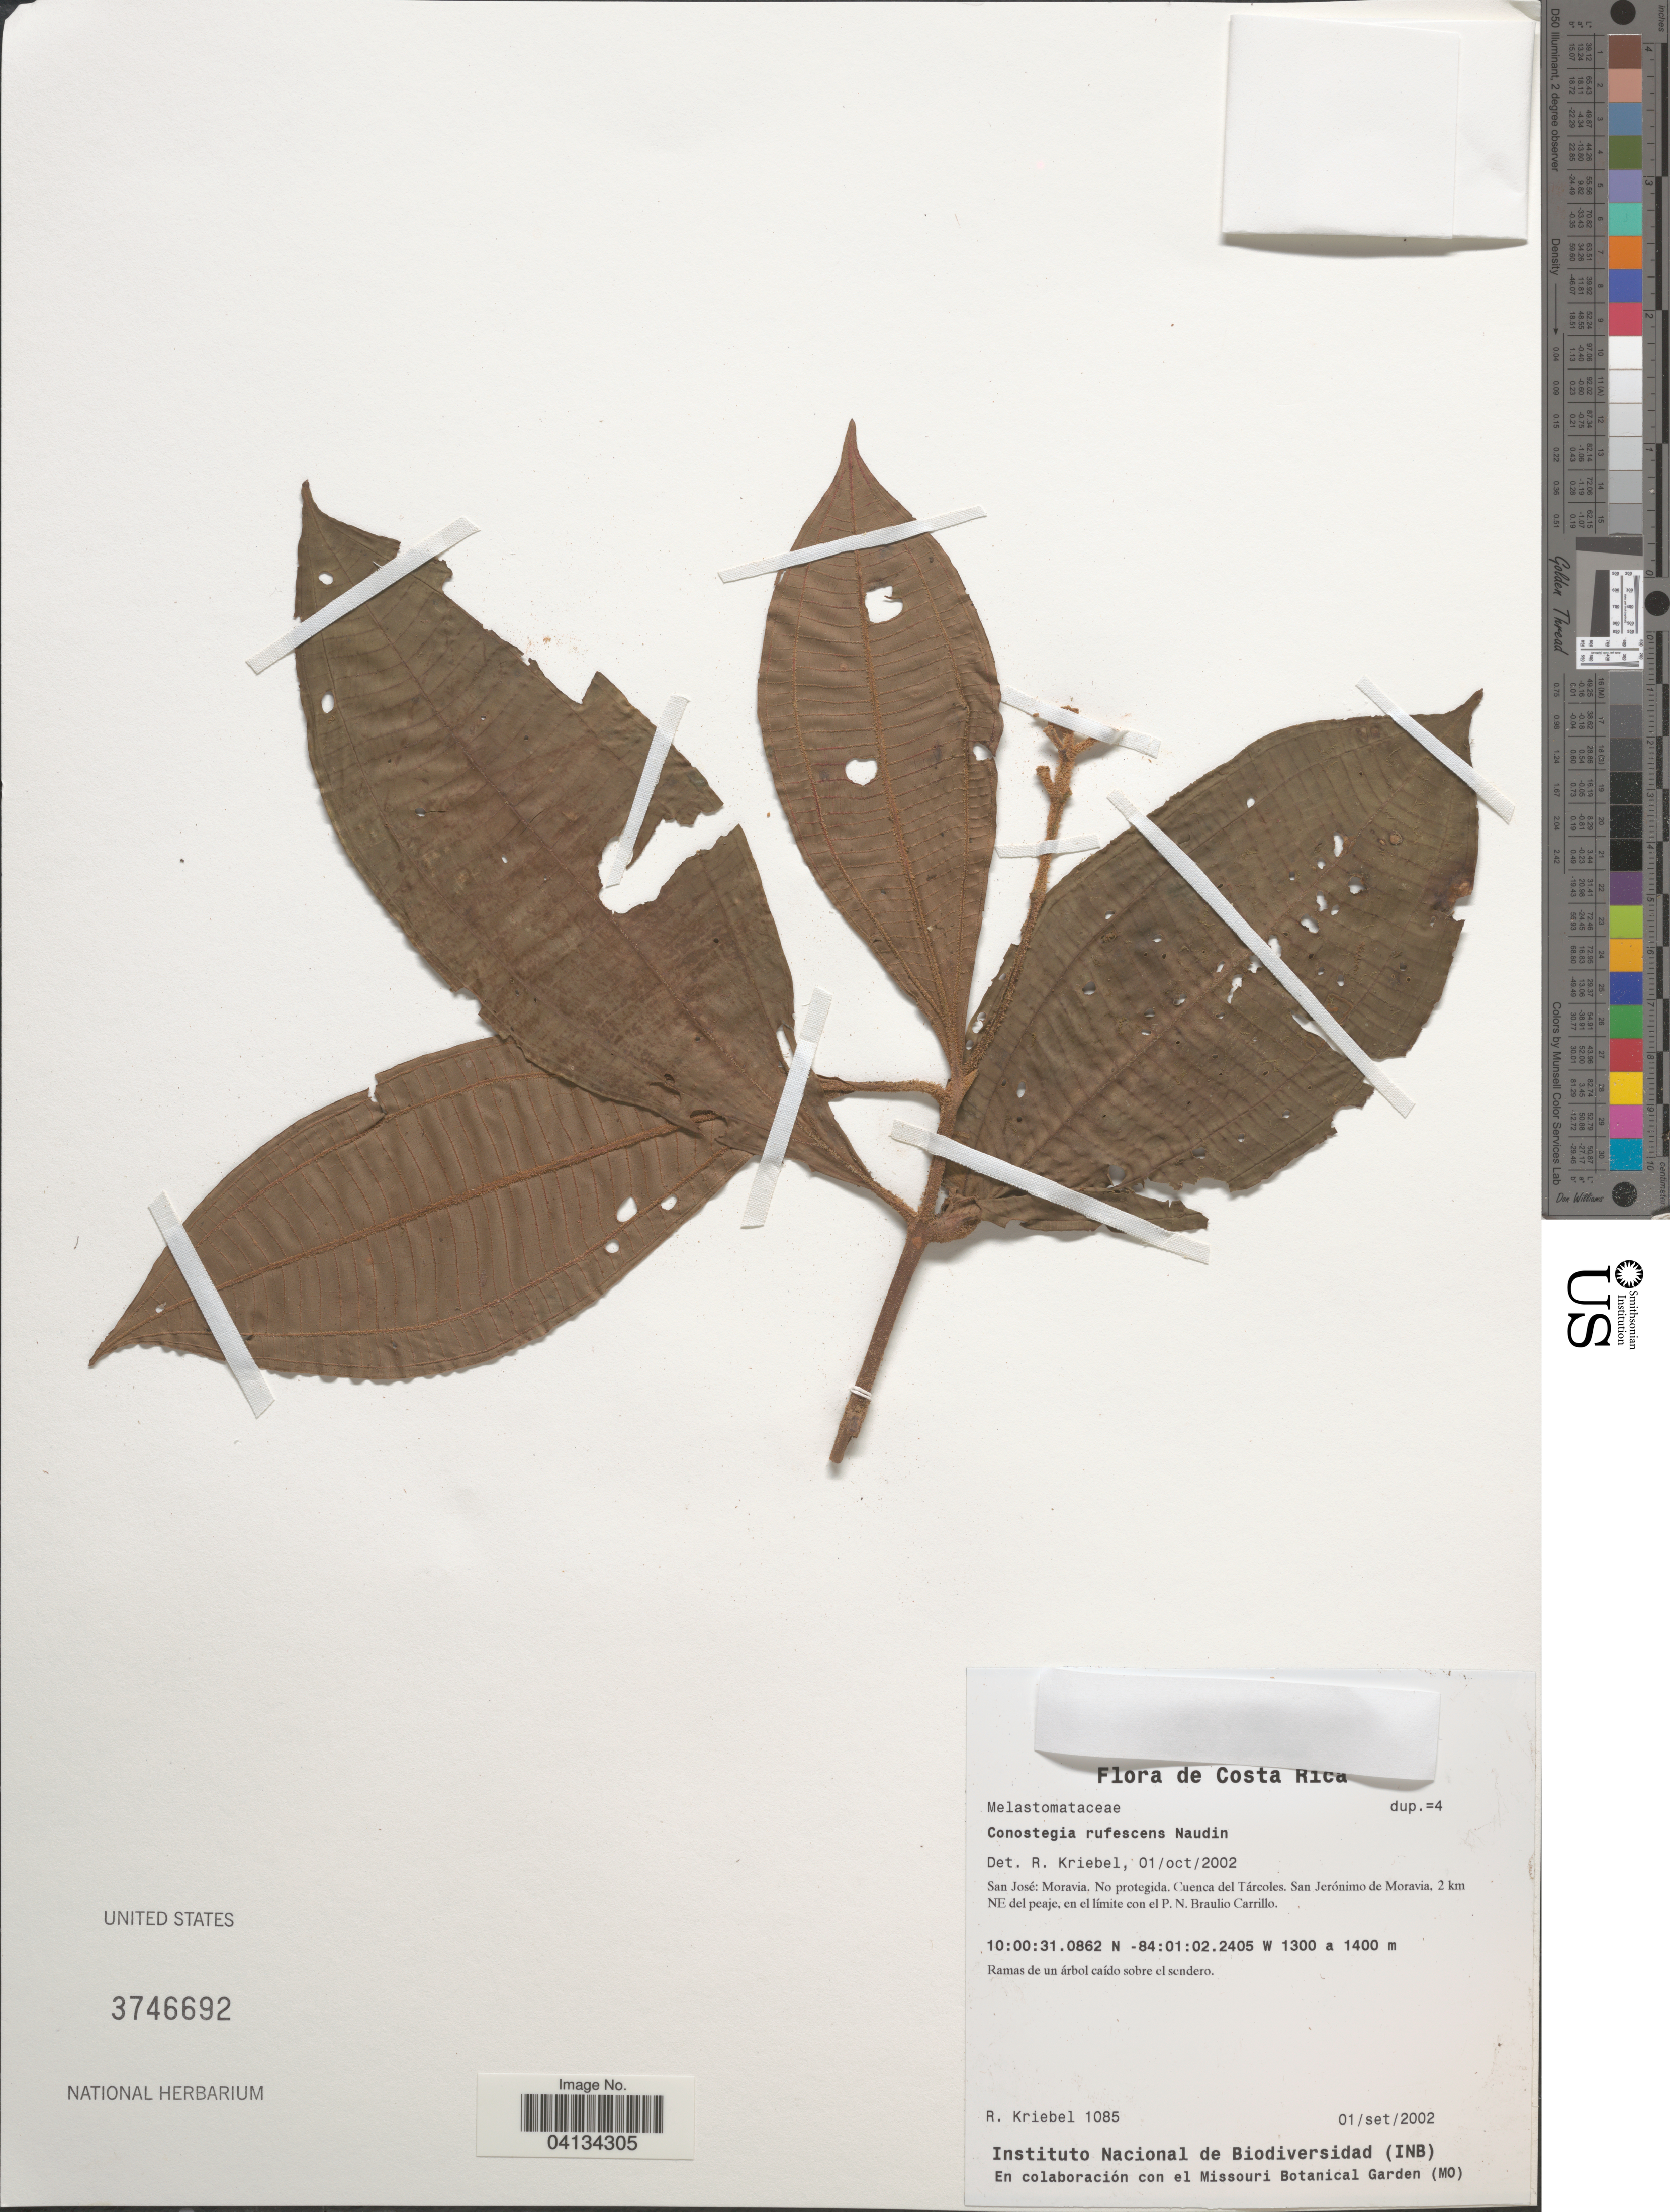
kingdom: Plantae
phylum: Tracheophyta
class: Magnoliopsida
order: Myrtales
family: Melastomataceae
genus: Conostegia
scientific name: Conostegia rufescens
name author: Naudin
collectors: R. Kriebel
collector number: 1085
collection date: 2002-09-01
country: Costa Rica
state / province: San José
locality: Moravia. No protegida. Cuenca del Tárcoles. San Jerónimo de Moravia, 2 km NE del peaje, en el límite con el P.N. Braulio Carrillo.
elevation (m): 1300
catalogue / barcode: US 3746692